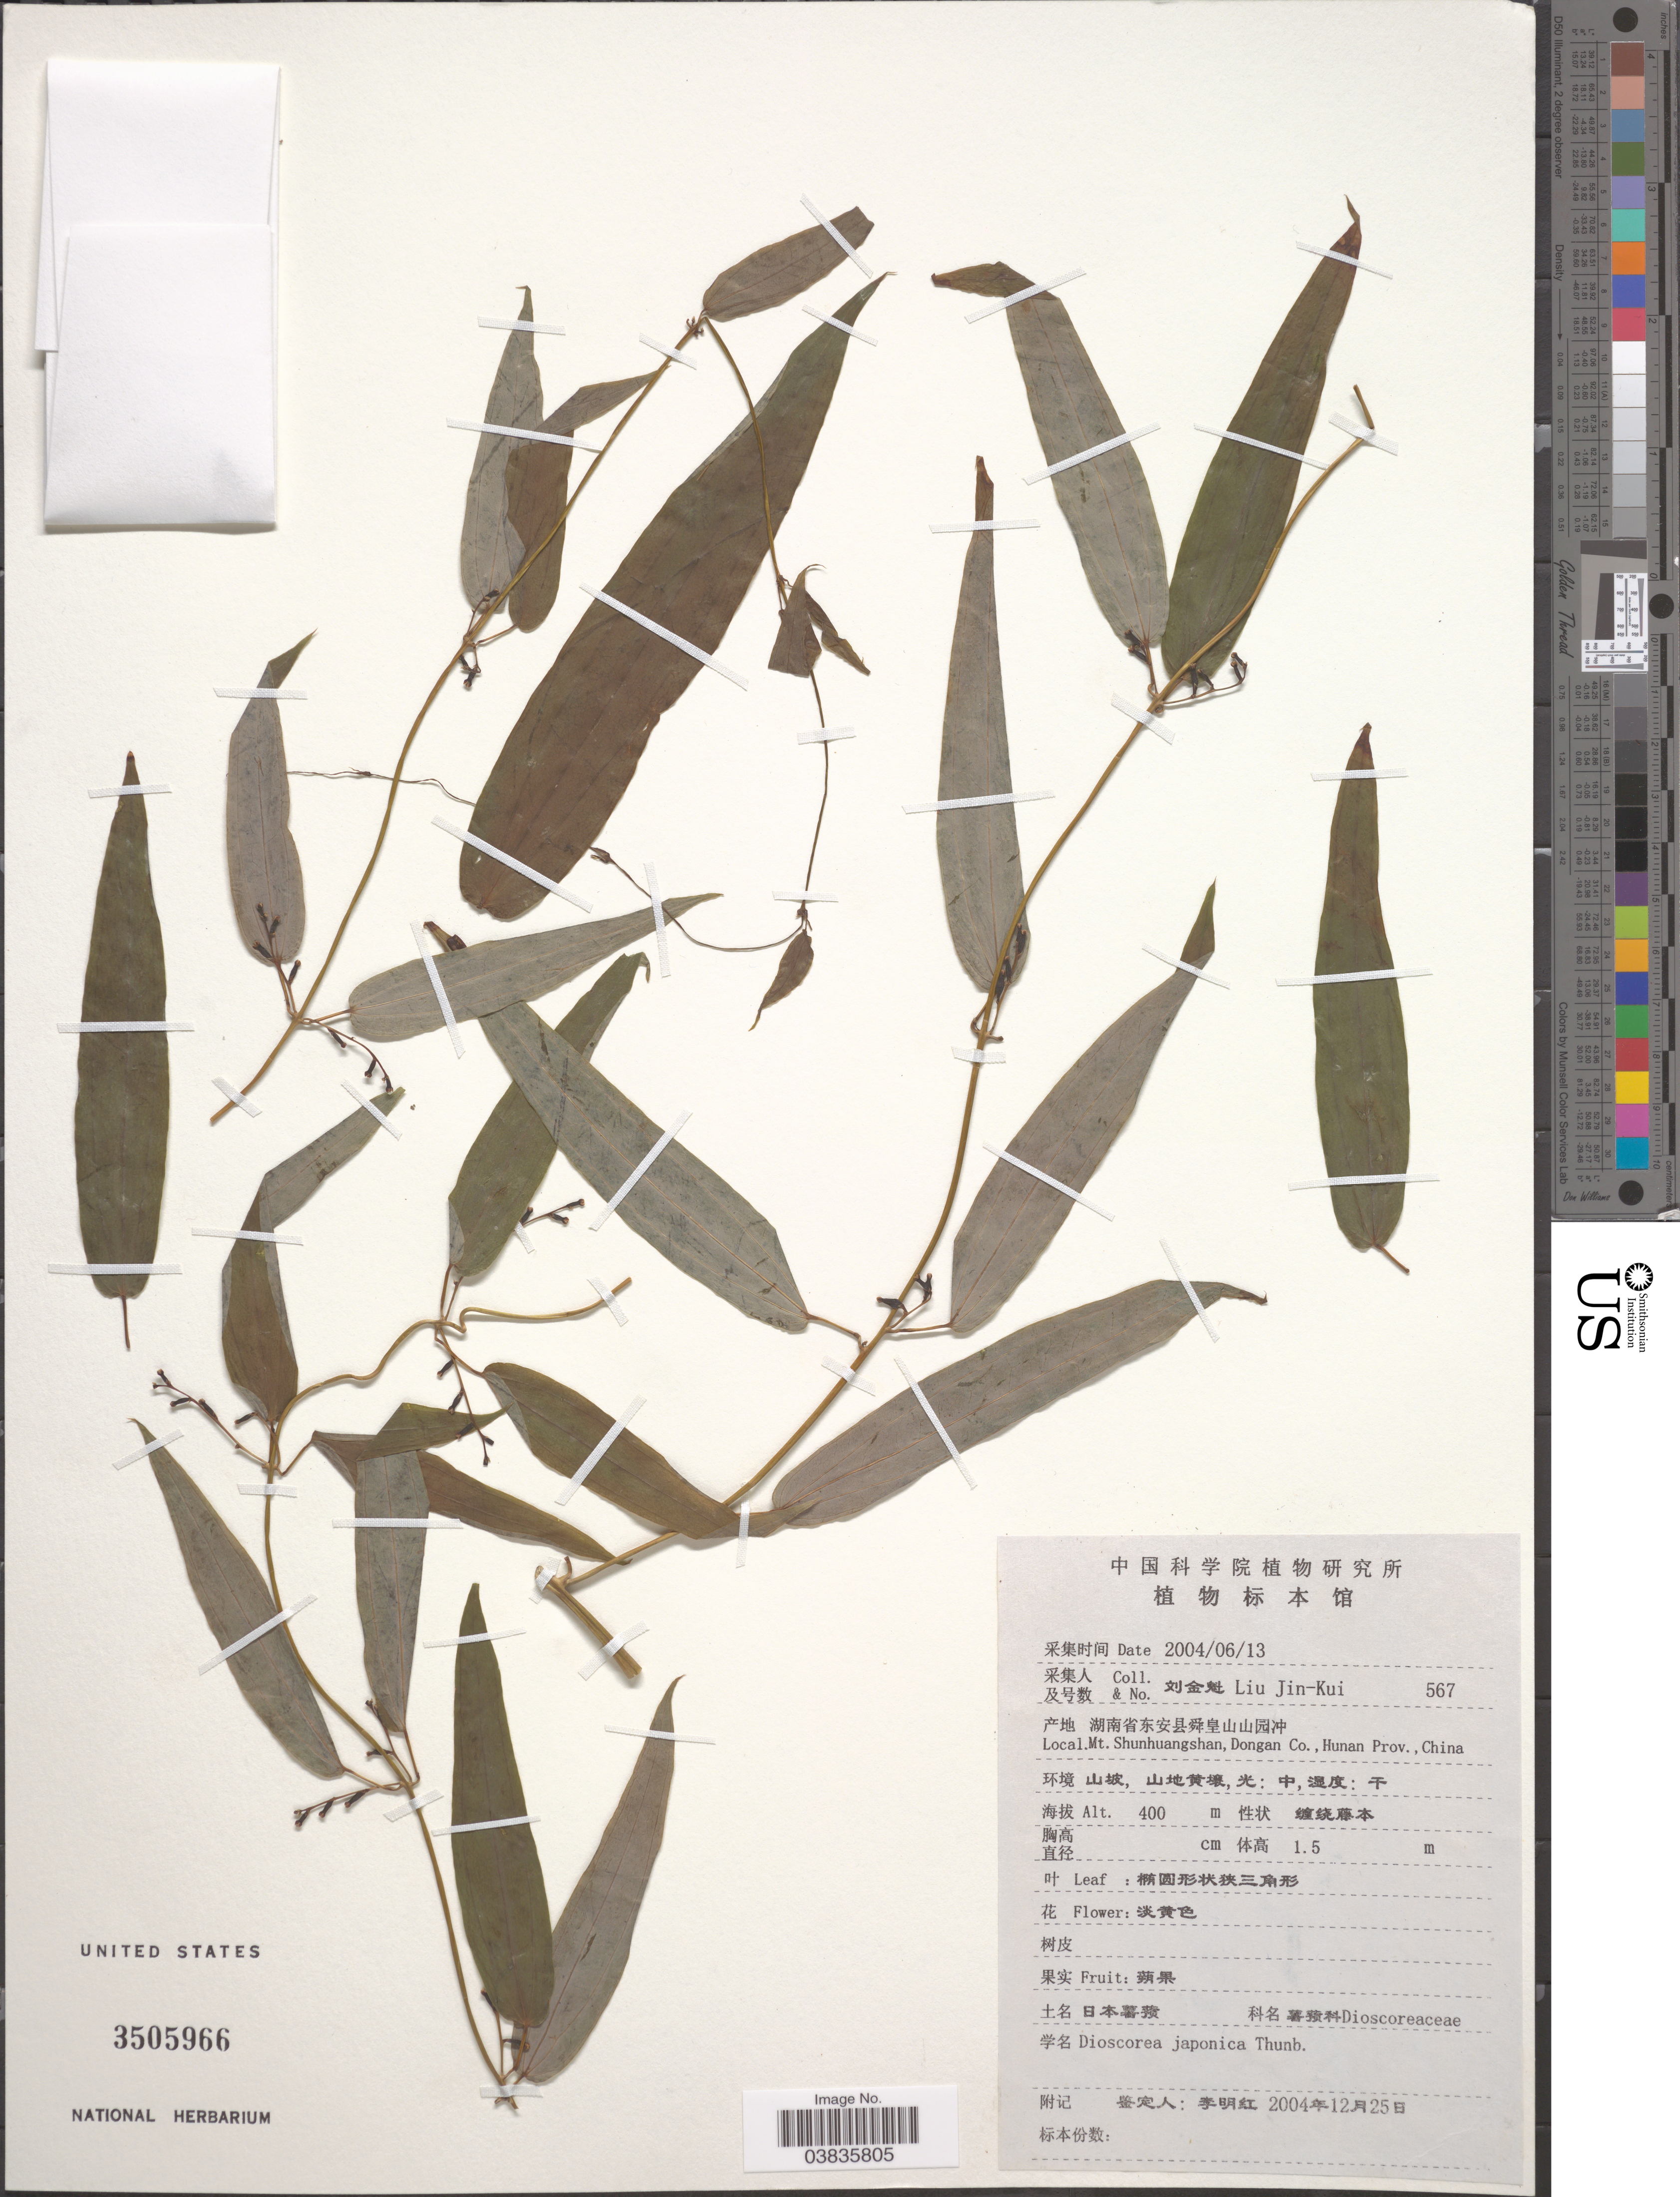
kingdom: Plantae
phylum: Tracheophyta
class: Liliopsida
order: Dioscoreales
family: Dioscoreaceae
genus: Dioscorea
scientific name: Dioscorea japonica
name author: Thunb.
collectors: Liu Jin-Kui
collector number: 567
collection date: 2004-06-13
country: China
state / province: Hunan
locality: Mt. Shunhuangshan, Dongan Co.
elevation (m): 400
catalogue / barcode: US 3505966